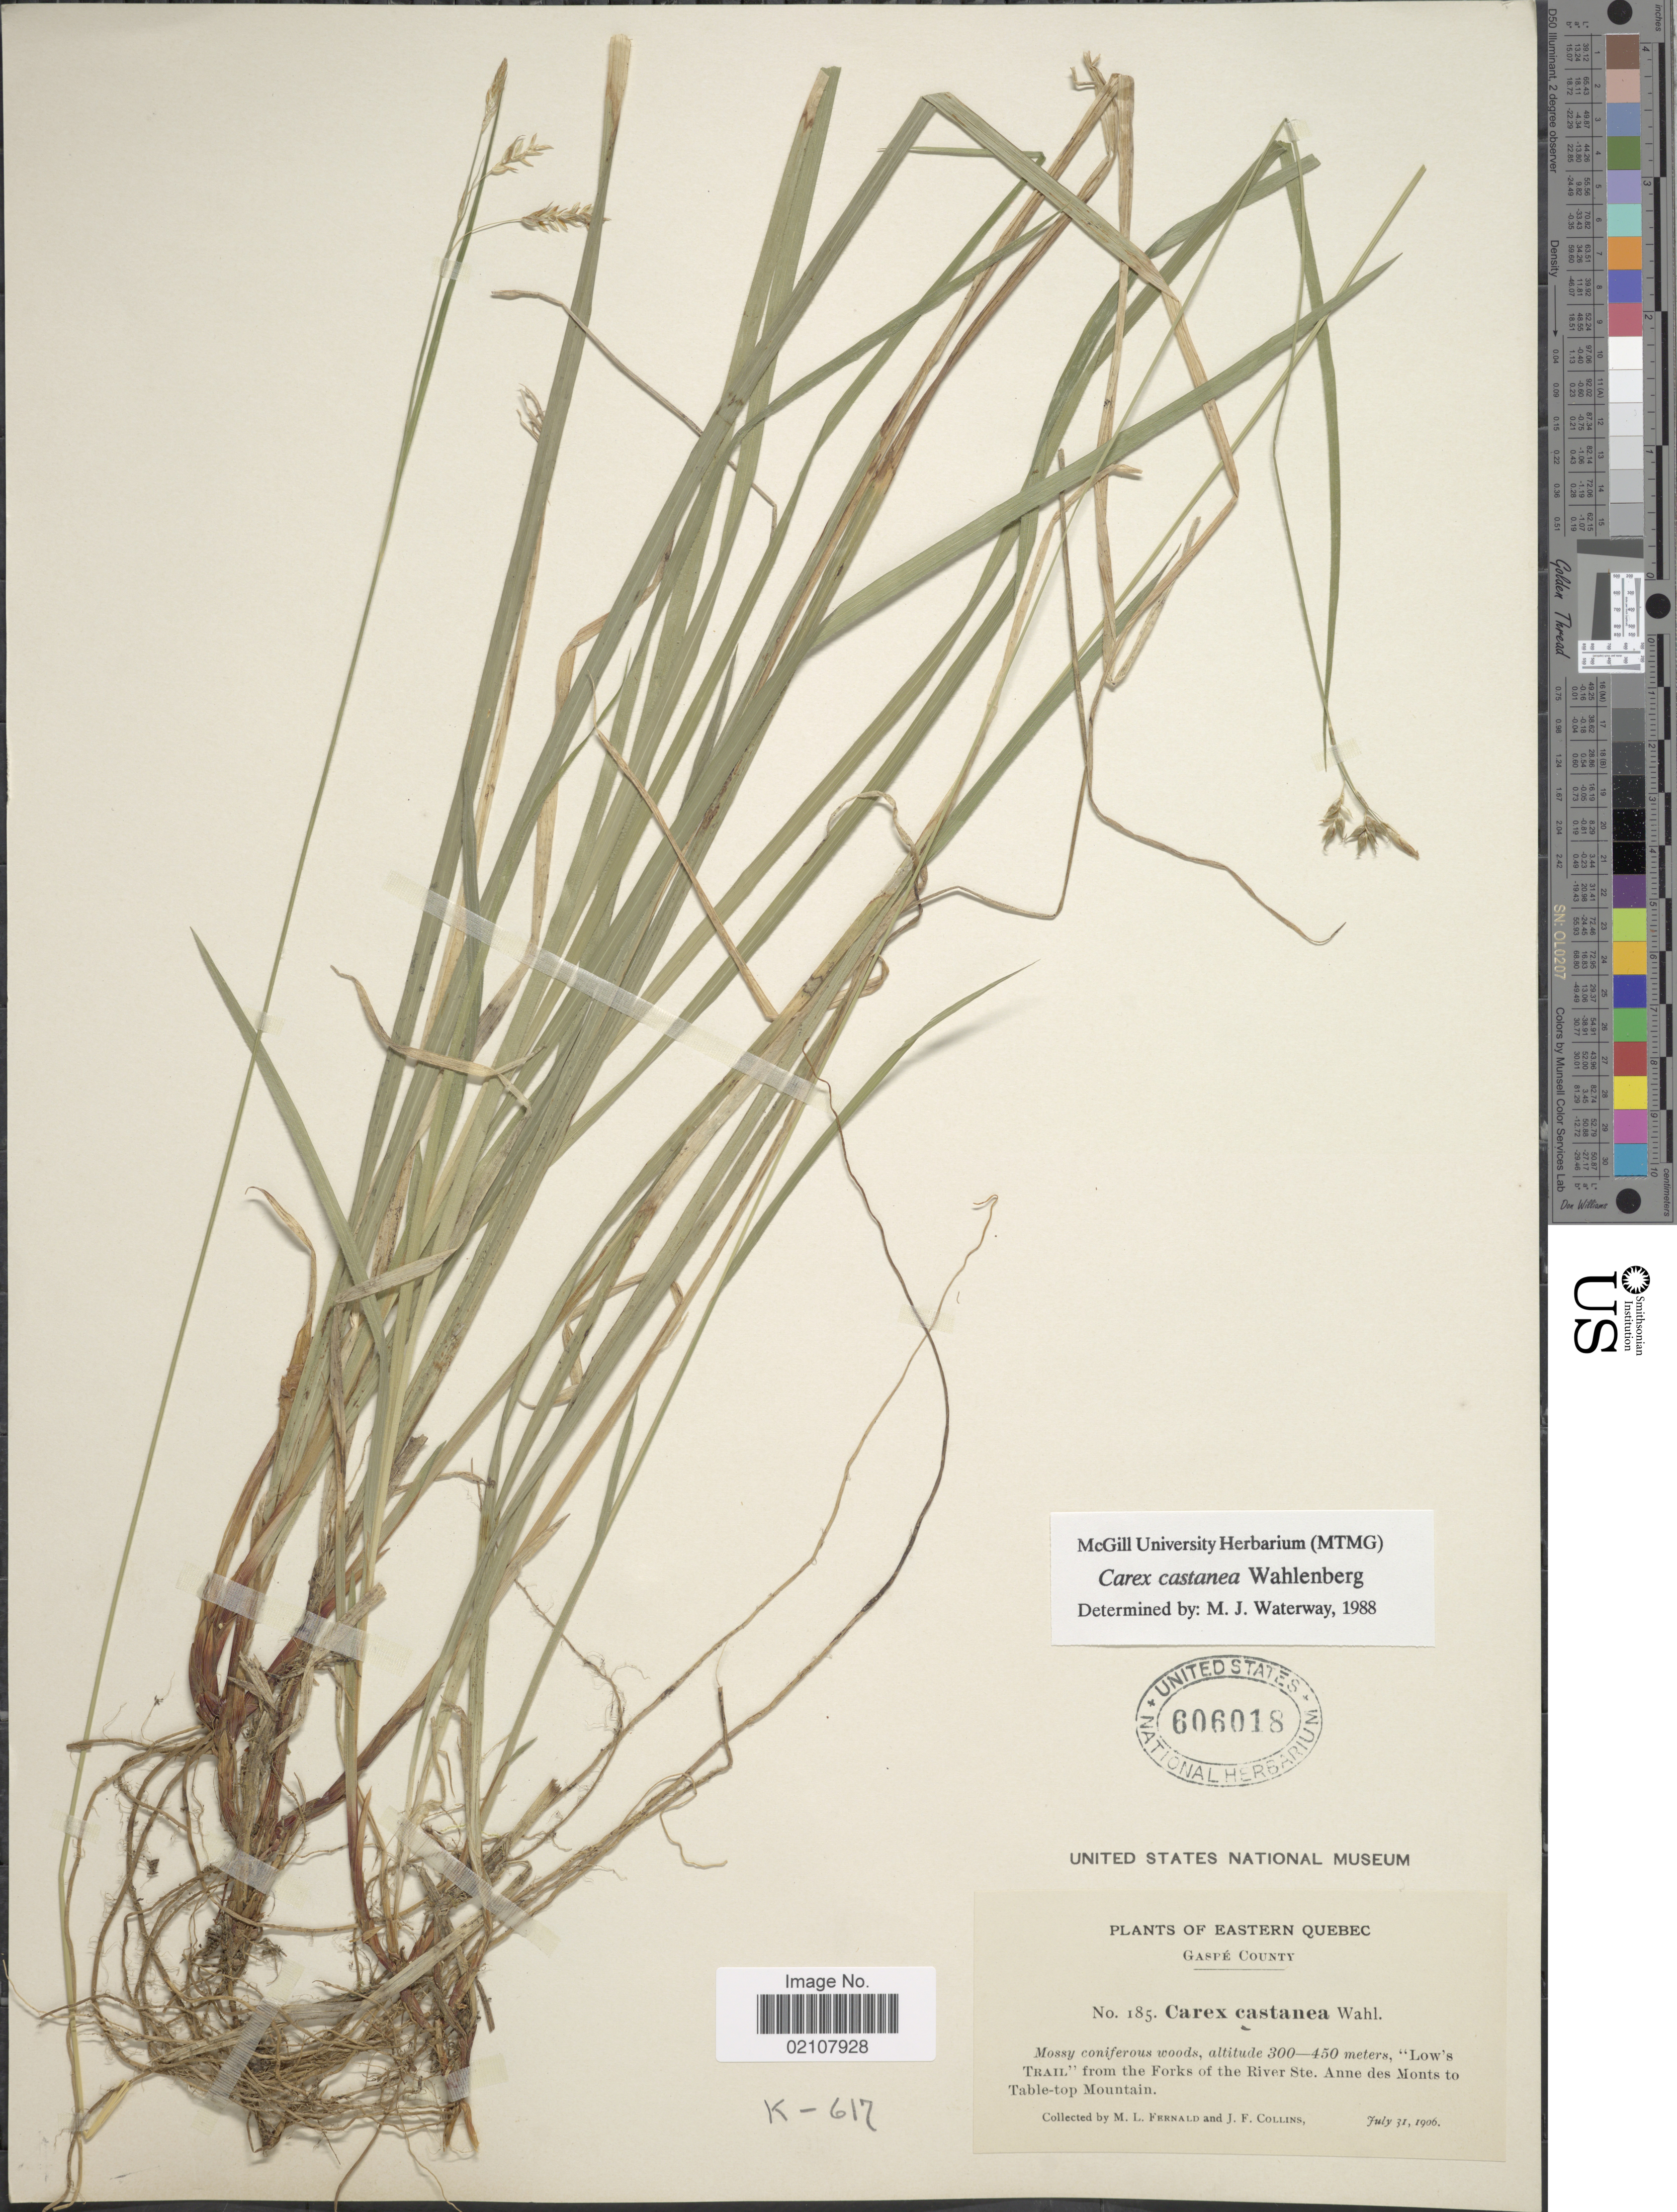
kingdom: Plantae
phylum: Tracheophyta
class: Liliopsida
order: Poales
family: Cyperaceae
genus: Carex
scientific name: Carex castanea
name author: Wahlenb.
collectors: M. L. Fernald & J. Collins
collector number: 185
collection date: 1906-07-31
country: Canada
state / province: Quebec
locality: Eastern Quebec, Gaspé County, Mossy coniferous woods, 'Low's Trail' from the Forks of the River Ste Anne des Monts to Table-top Mountain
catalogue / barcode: US 606018